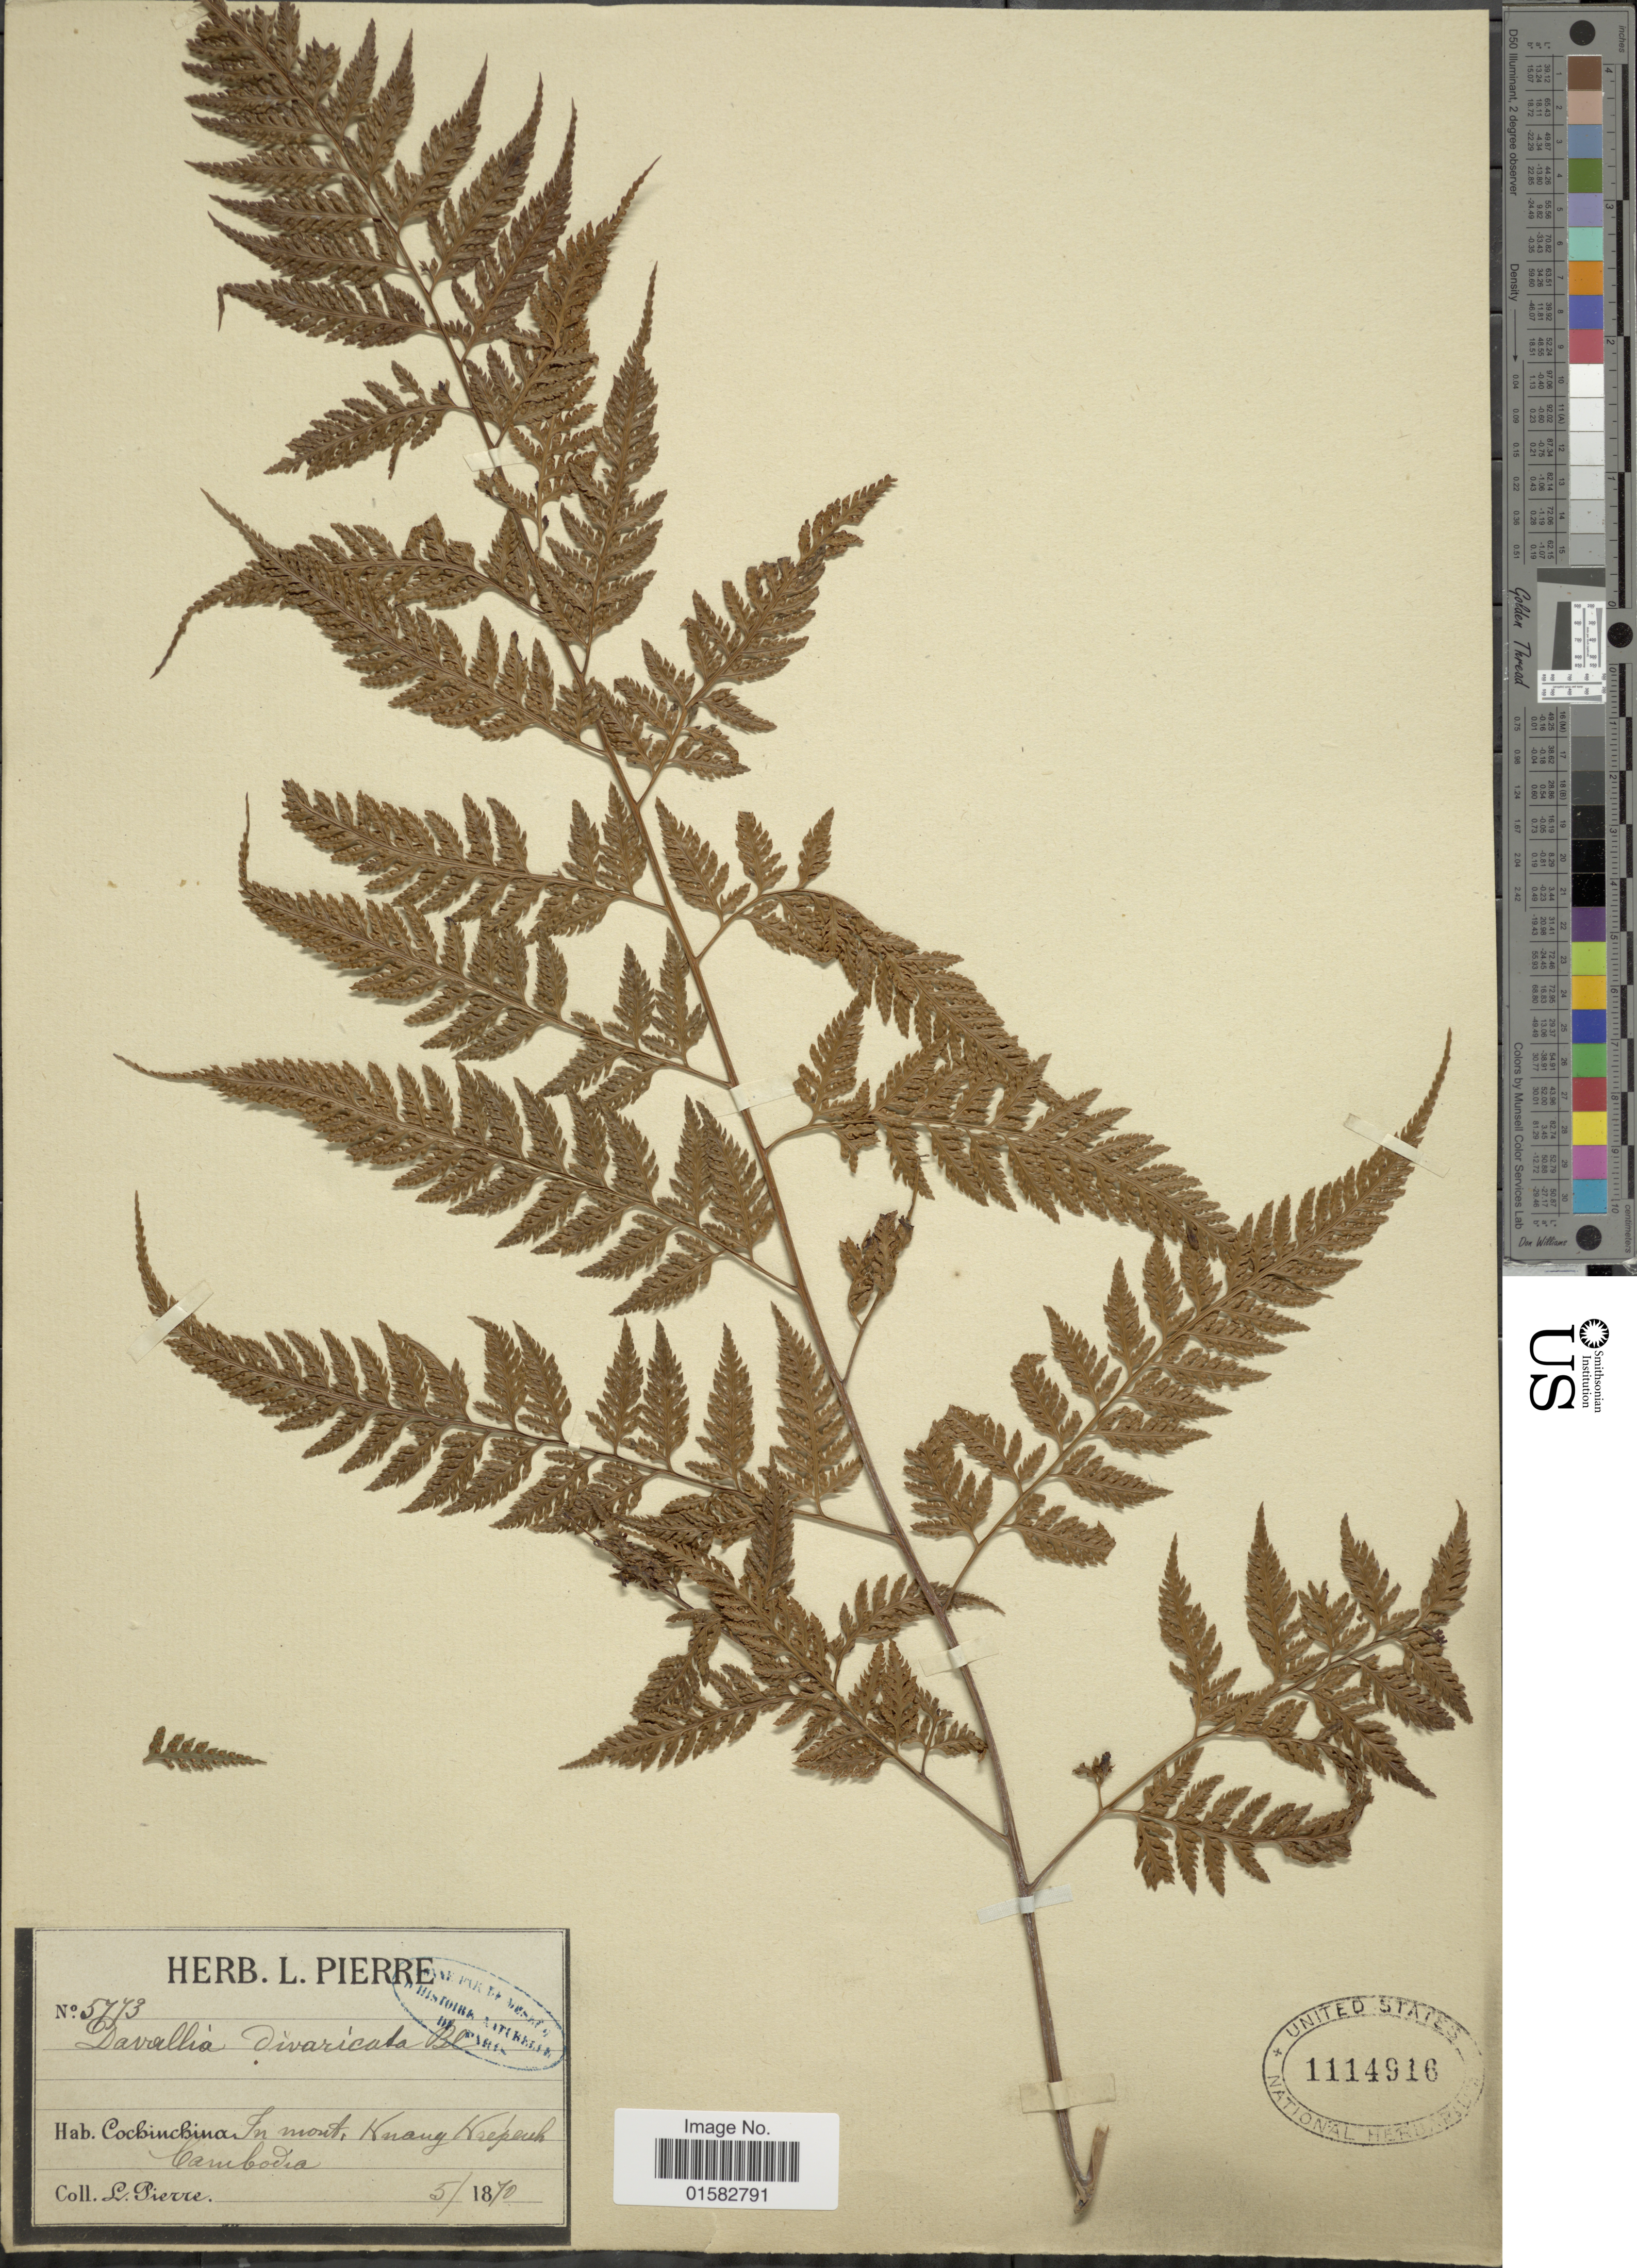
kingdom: Plantae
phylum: Tracheophyta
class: Polypodiopsida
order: Polypodiales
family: Davalliaceae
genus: Davallia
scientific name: Davallia divaricata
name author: Blume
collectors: L. Pierre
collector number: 5773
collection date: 1870-05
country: Cambodia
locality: Cochinchina in mont Kuang Krepeuk Cambodia [interpreted]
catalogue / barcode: US 1114916